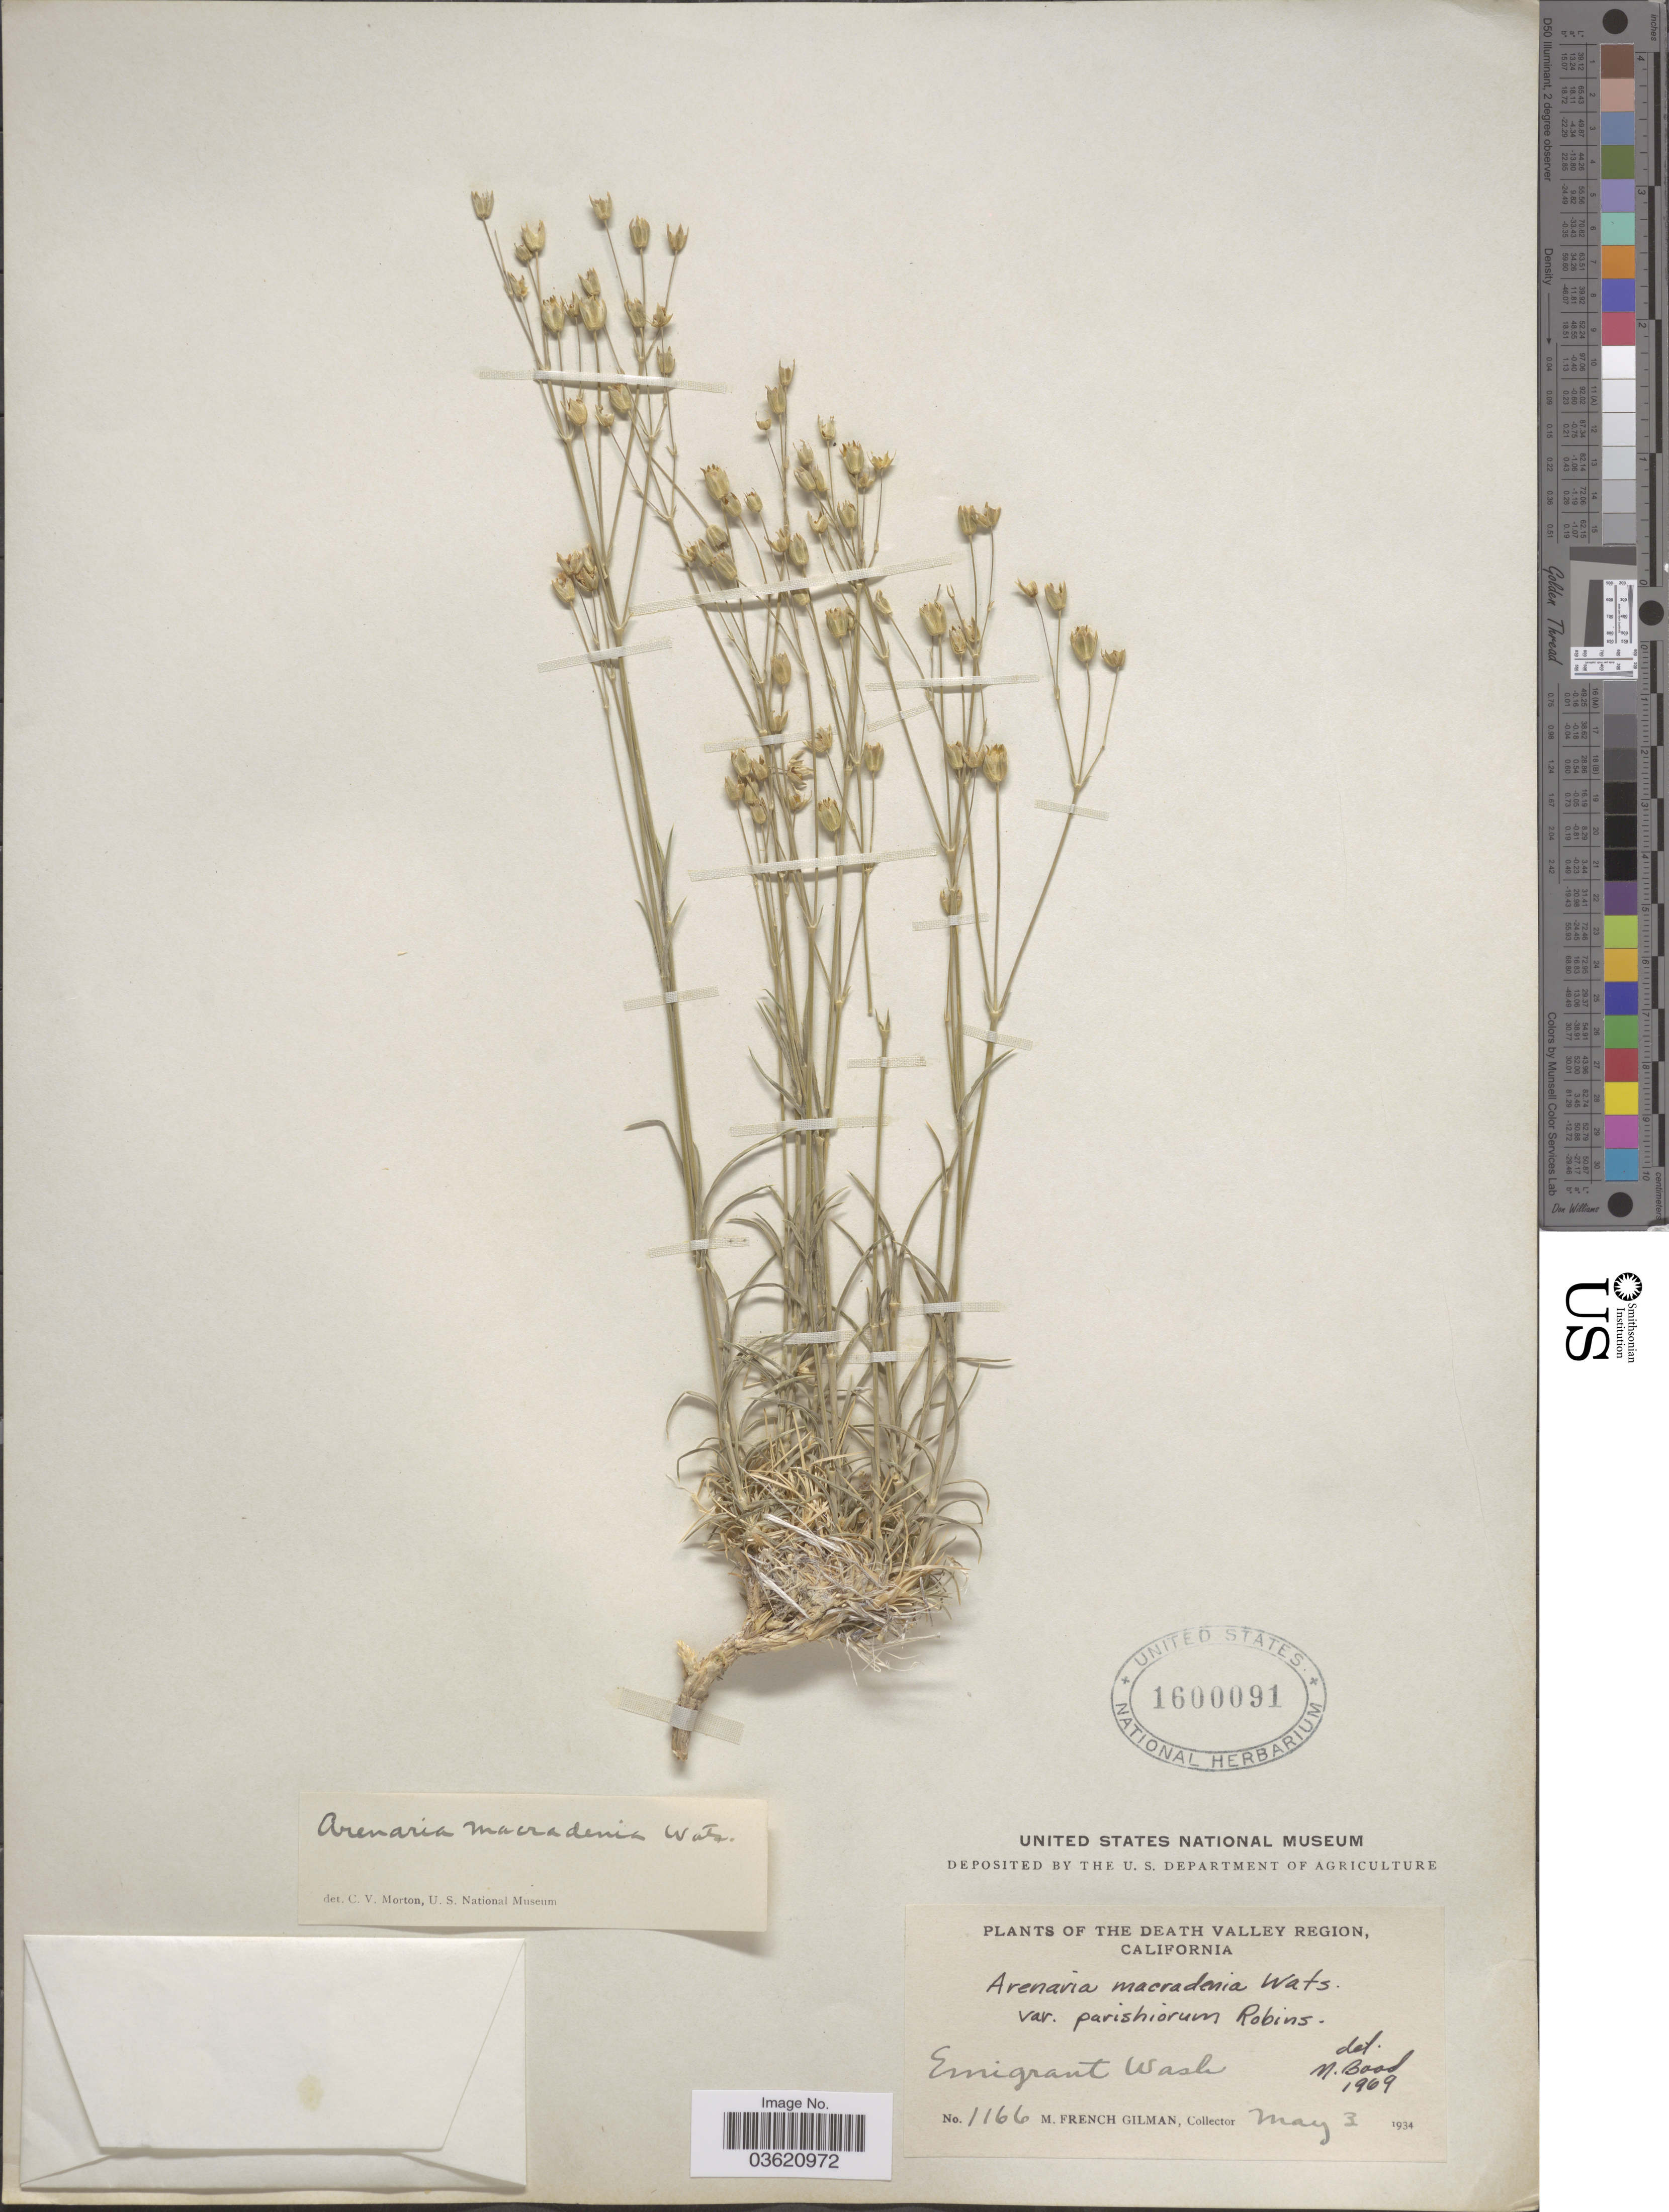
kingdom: Plantae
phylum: Tracheophyta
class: Magnoliopsida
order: Caryophyllales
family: Caryophyllaceae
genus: Eremogone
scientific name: Eremogone macradenia var. macradenia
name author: (S. Watson) Ikonn.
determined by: U.S. National Herbarium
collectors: M. F. Gilman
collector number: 1166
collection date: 1934-05-03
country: United States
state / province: California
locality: Death Valley Region. Emigrant Wash.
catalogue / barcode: US 1600091